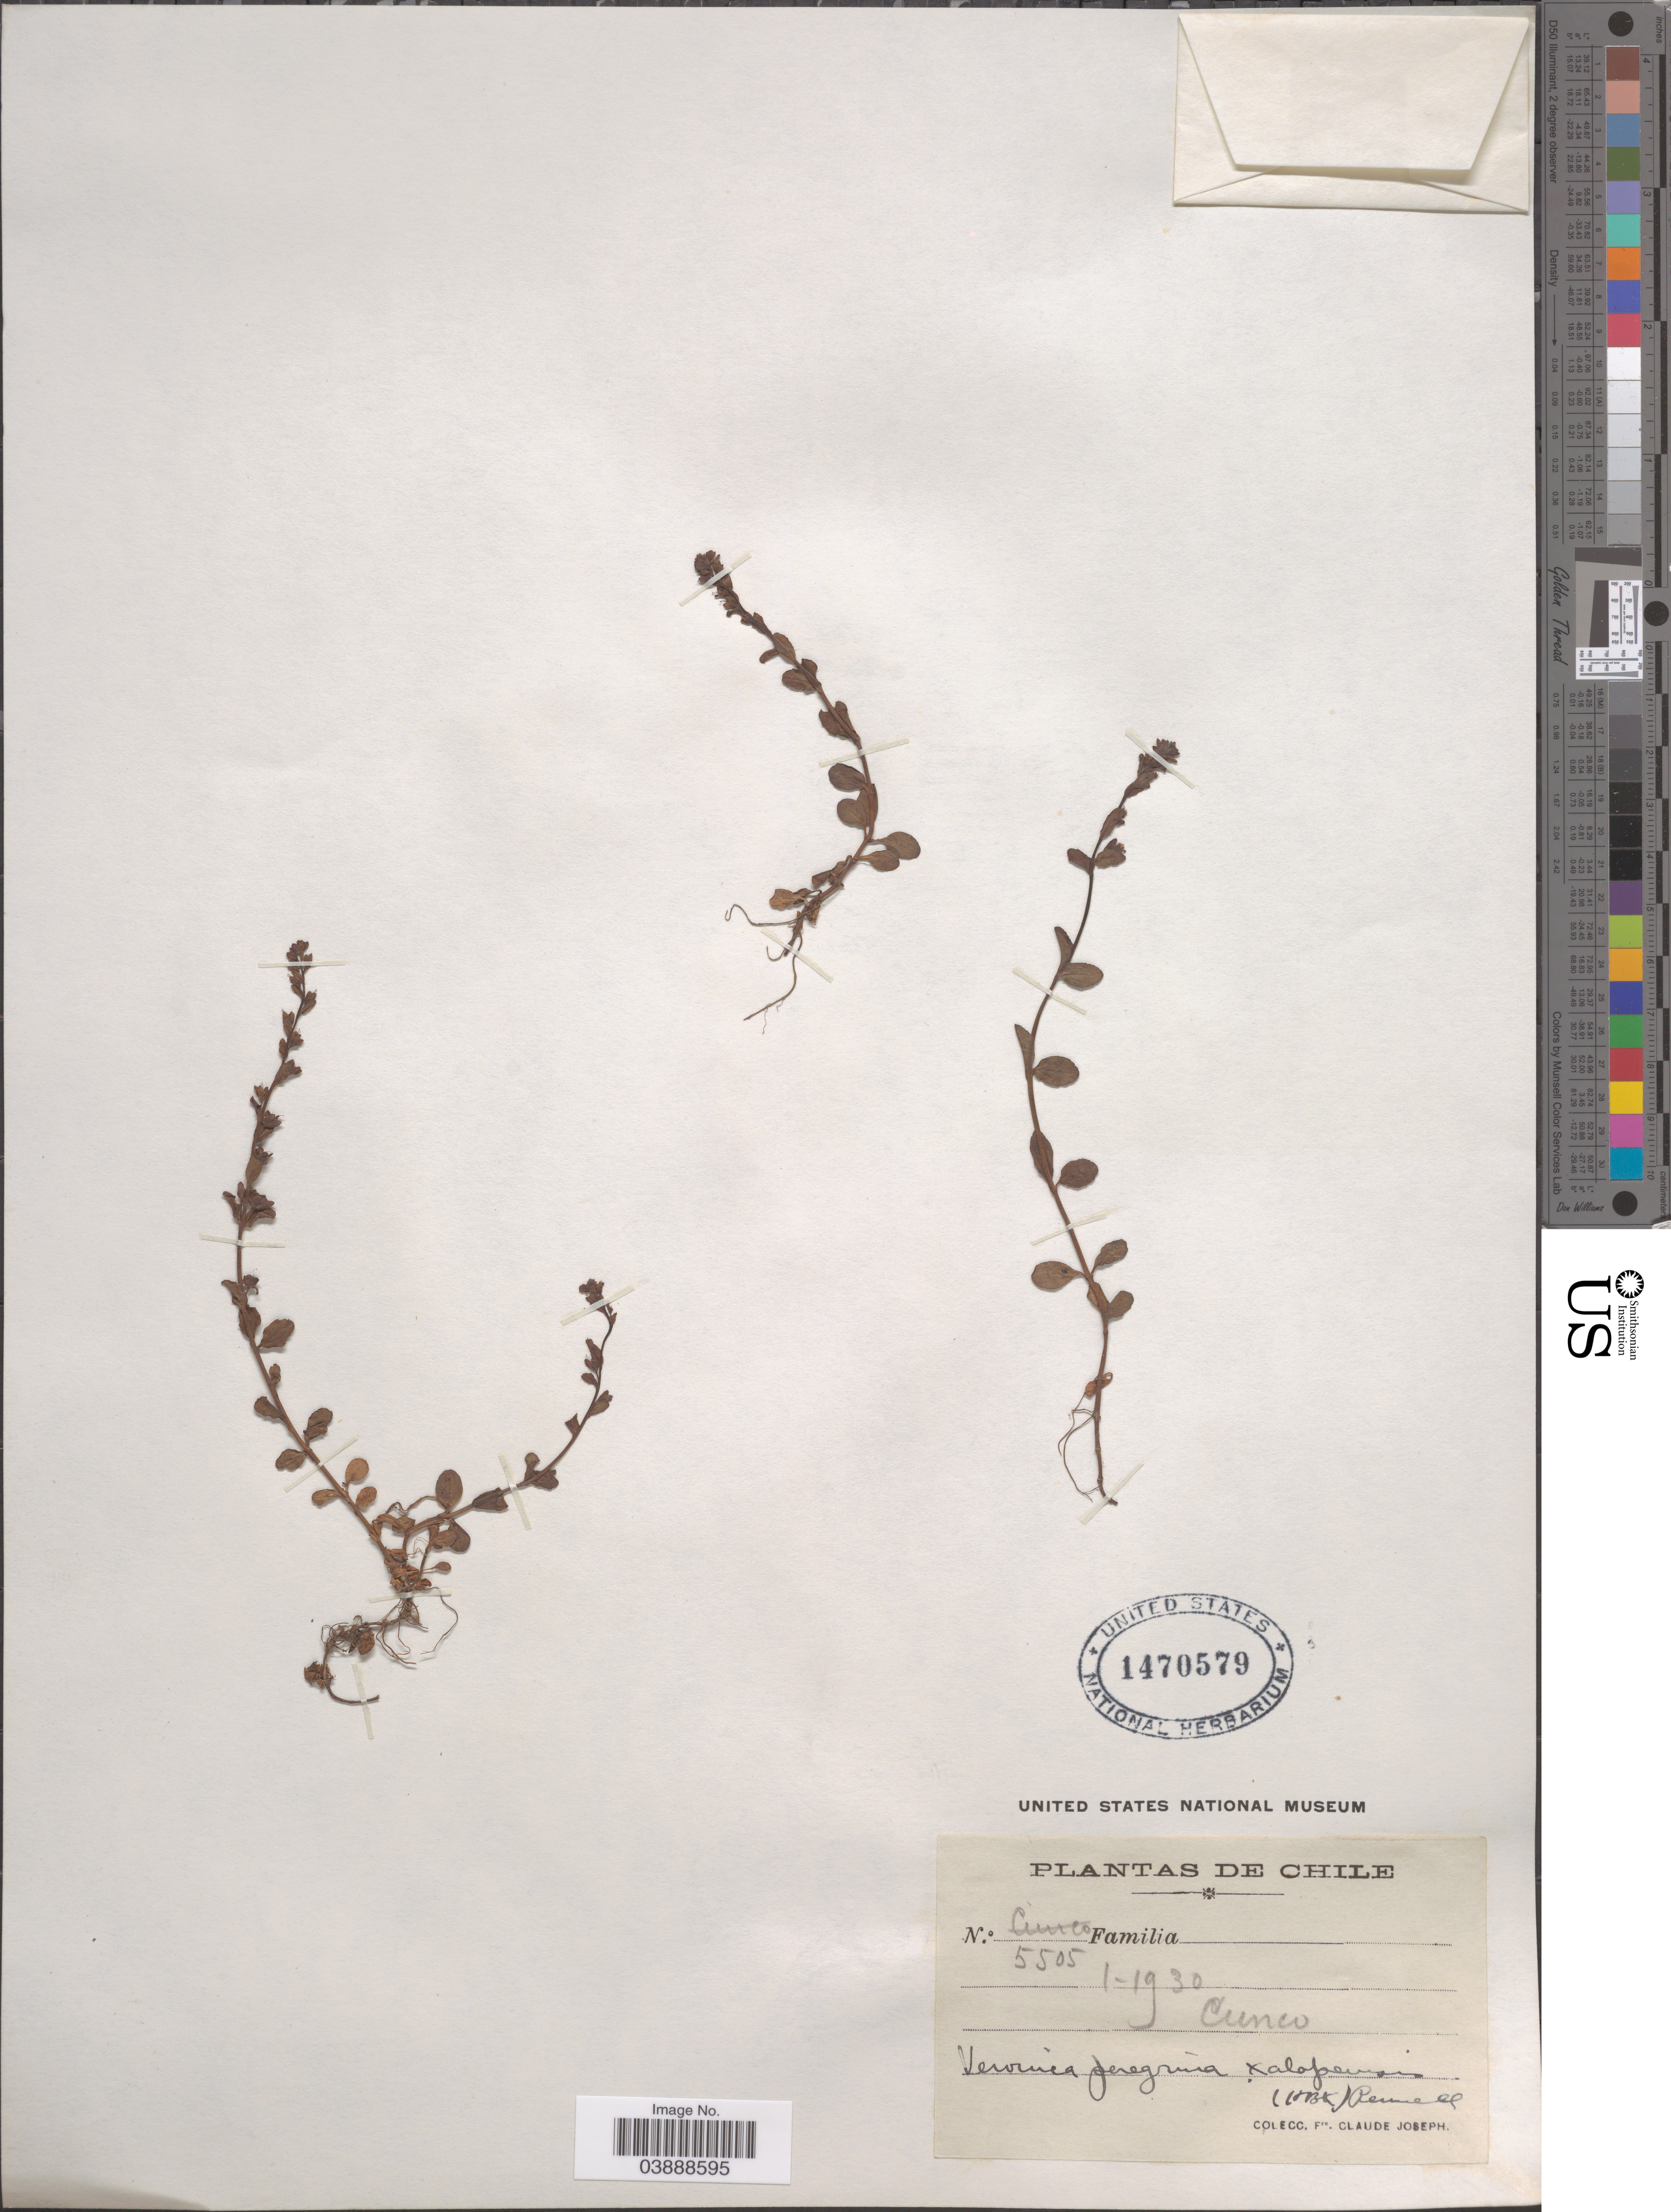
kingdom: Plantae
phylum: Tracheophyta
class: Magnoliopsida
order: Lamiales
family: Plantaginaceae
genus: Veronica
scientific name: Veronica peregrina var. xalapensis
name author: Kunth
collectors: Bro. Claude-Joseph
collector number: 5505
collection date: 1930-01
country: Chile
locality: Cunco.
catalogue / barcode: US 1470579